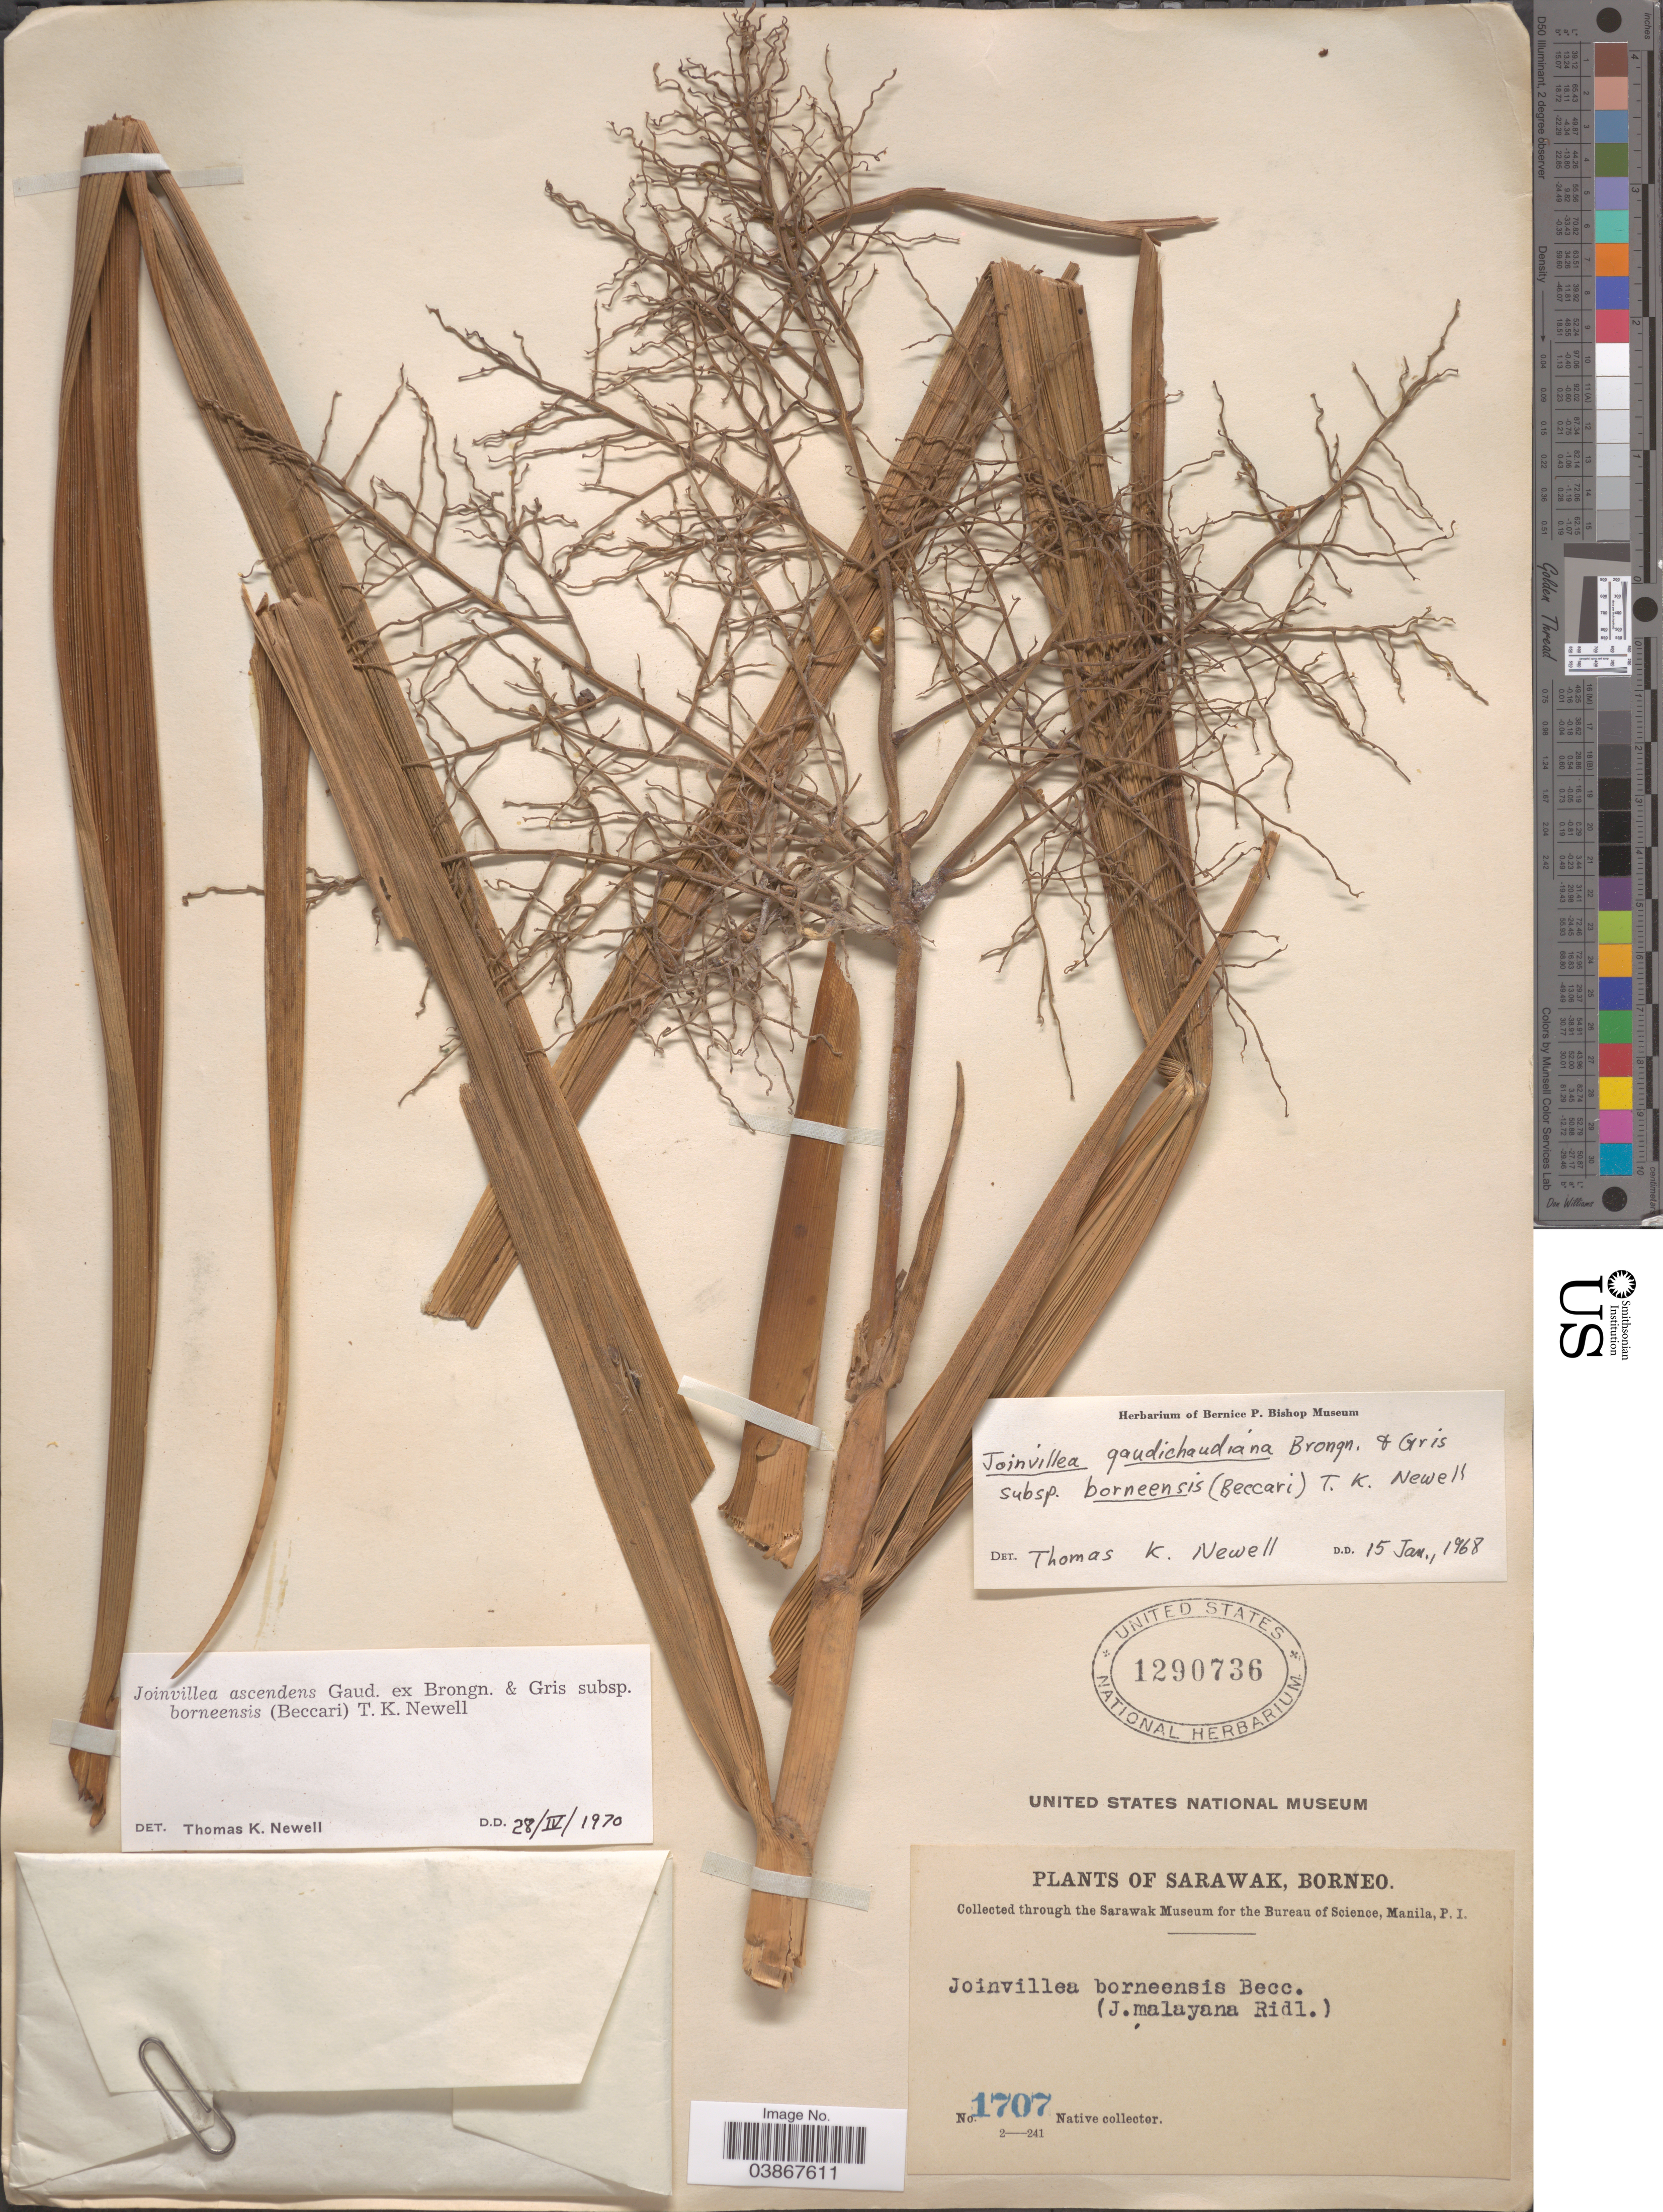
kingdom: Plantae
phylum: Tracheophyta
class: Liliopsida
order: Poales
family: Joinvilleaceae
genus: Joinvillea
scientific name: Joinvillea ascendens subsp. borneensis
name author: (Becc.) Newell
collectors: Native collector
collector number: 1707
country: Malaysia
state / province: Sarawak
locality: Borneo.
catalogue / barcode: US 1290736